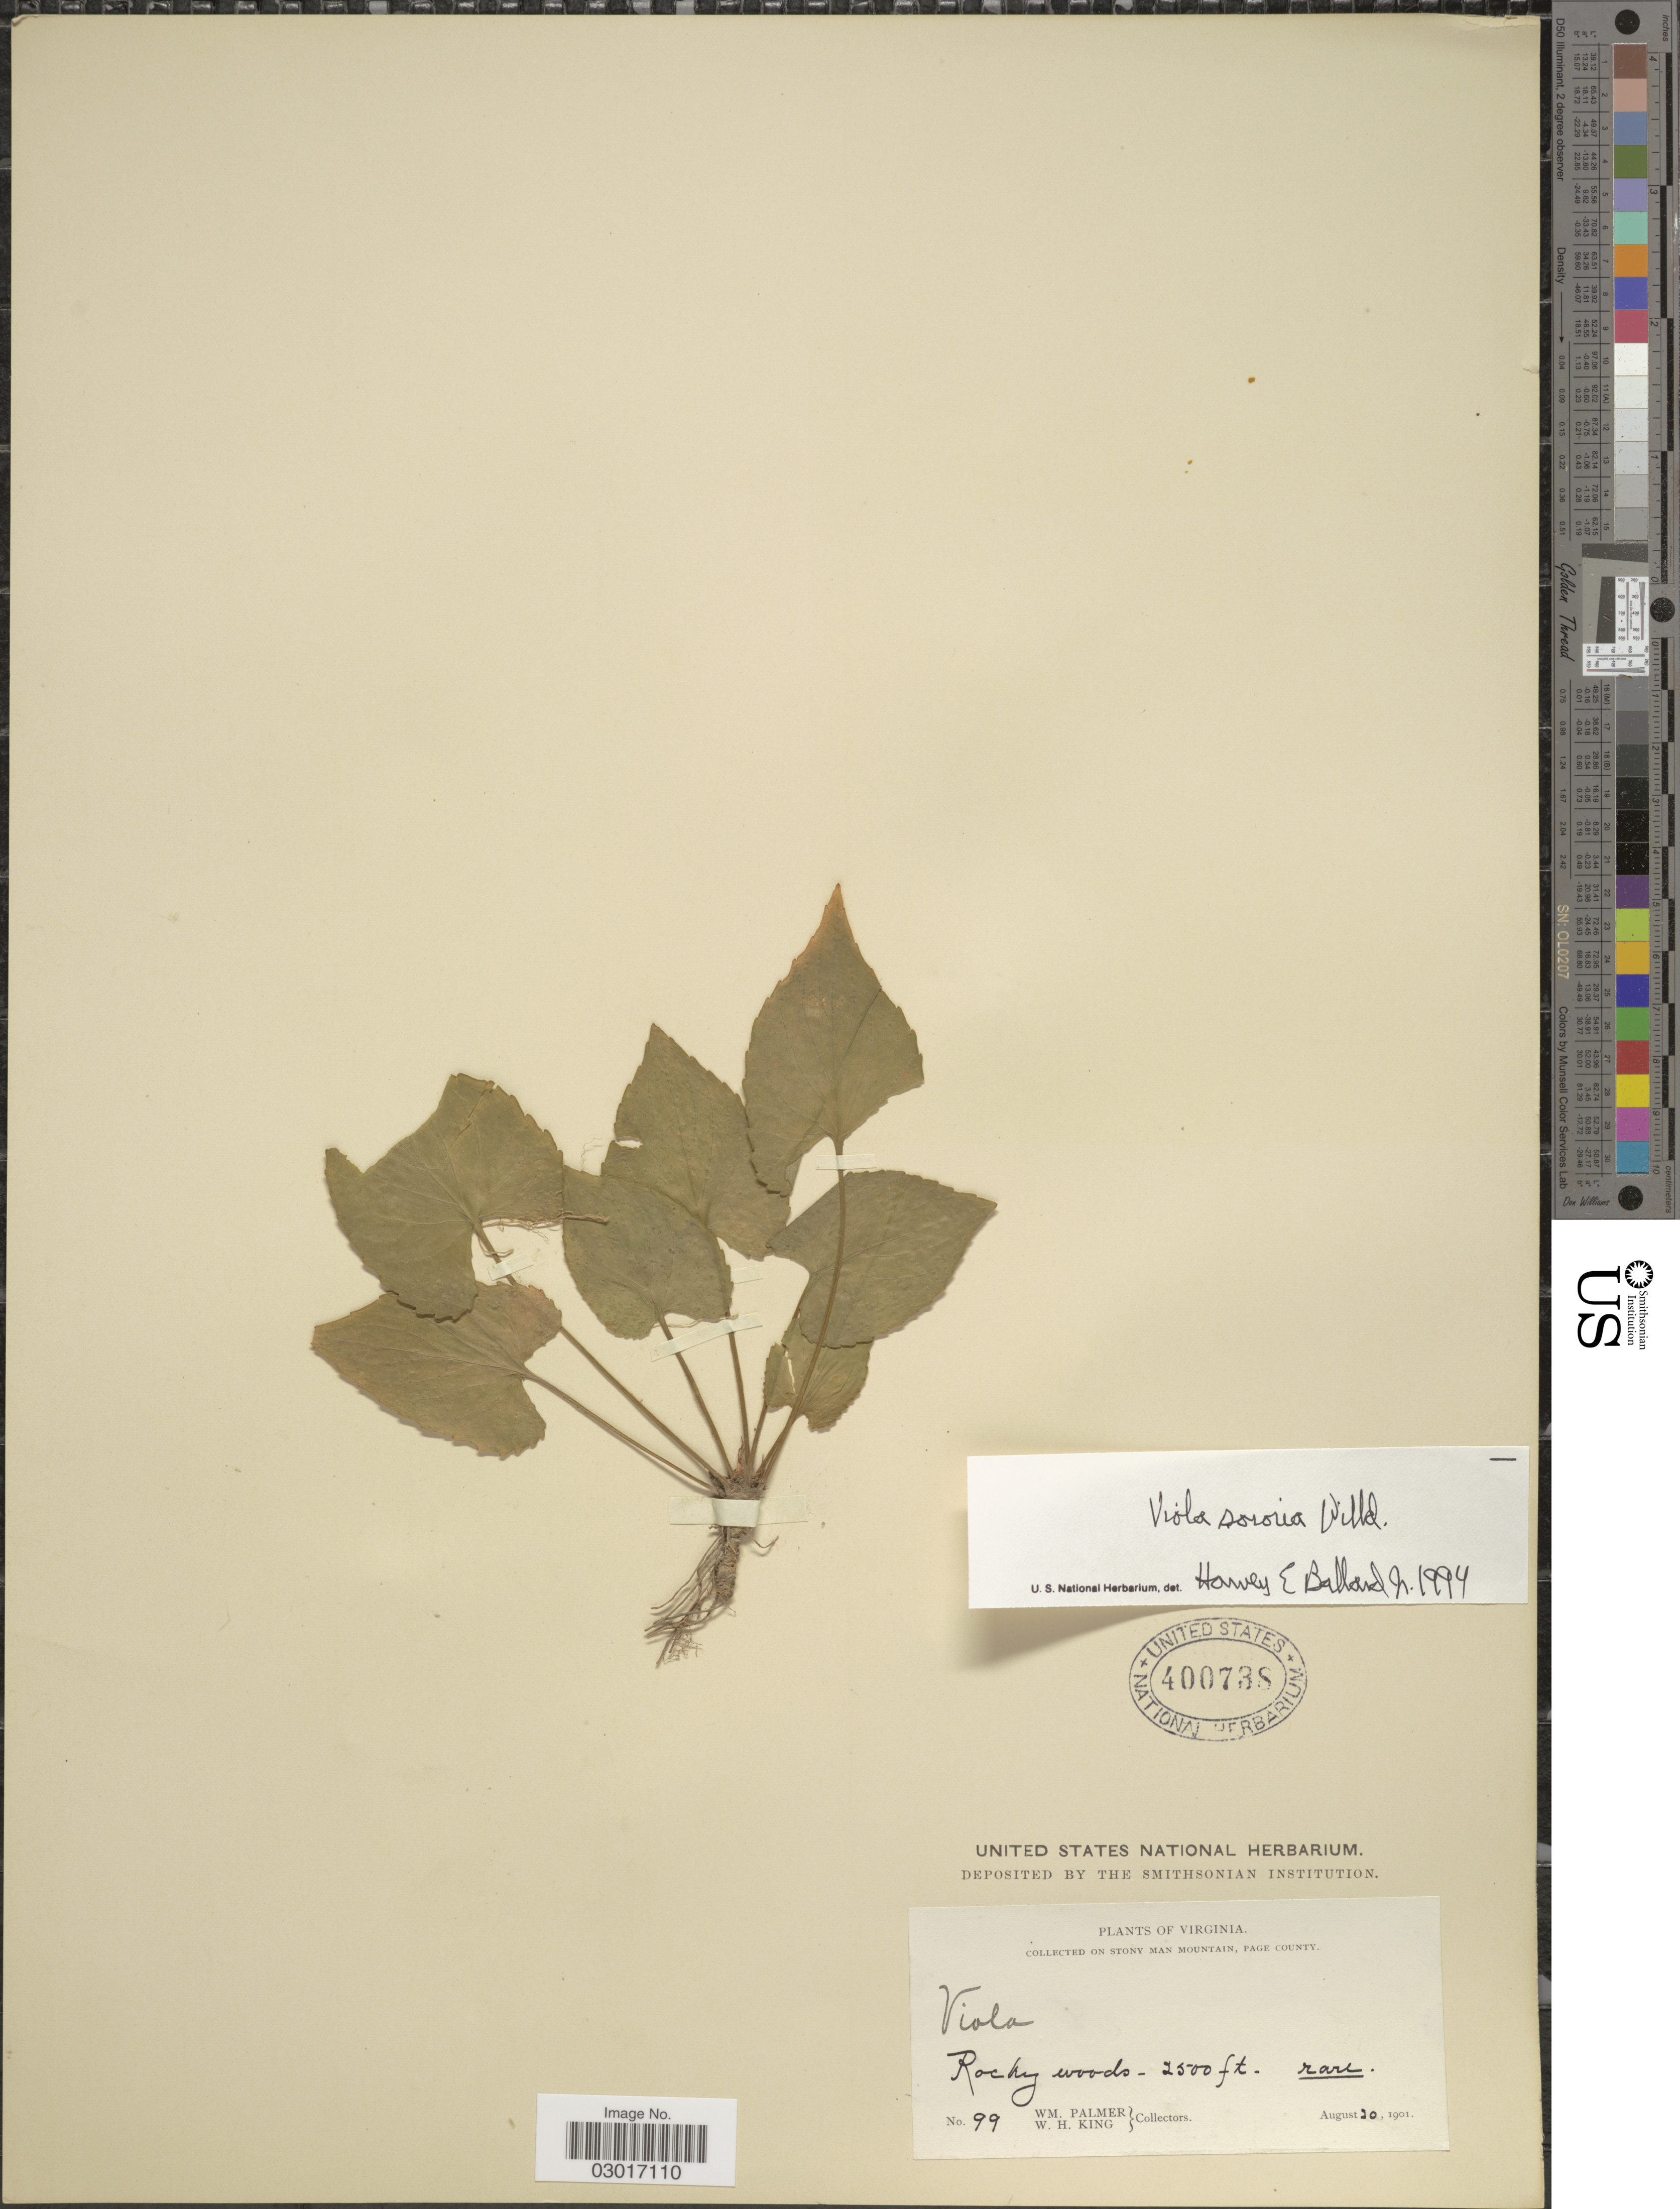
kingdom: Plantae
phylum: Tracheophyta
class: Magnoliopsida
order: Malpighiales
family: Violaceae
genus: Viola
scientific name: Viola sororia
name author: Willd.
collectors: W. Palmer & W. H. King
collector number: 99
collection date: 1901-08-30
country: United States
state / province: Virginia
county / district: Page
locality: Collected on Stony Man Mountains Rocky woods.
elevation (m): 762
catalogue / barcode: US 400738